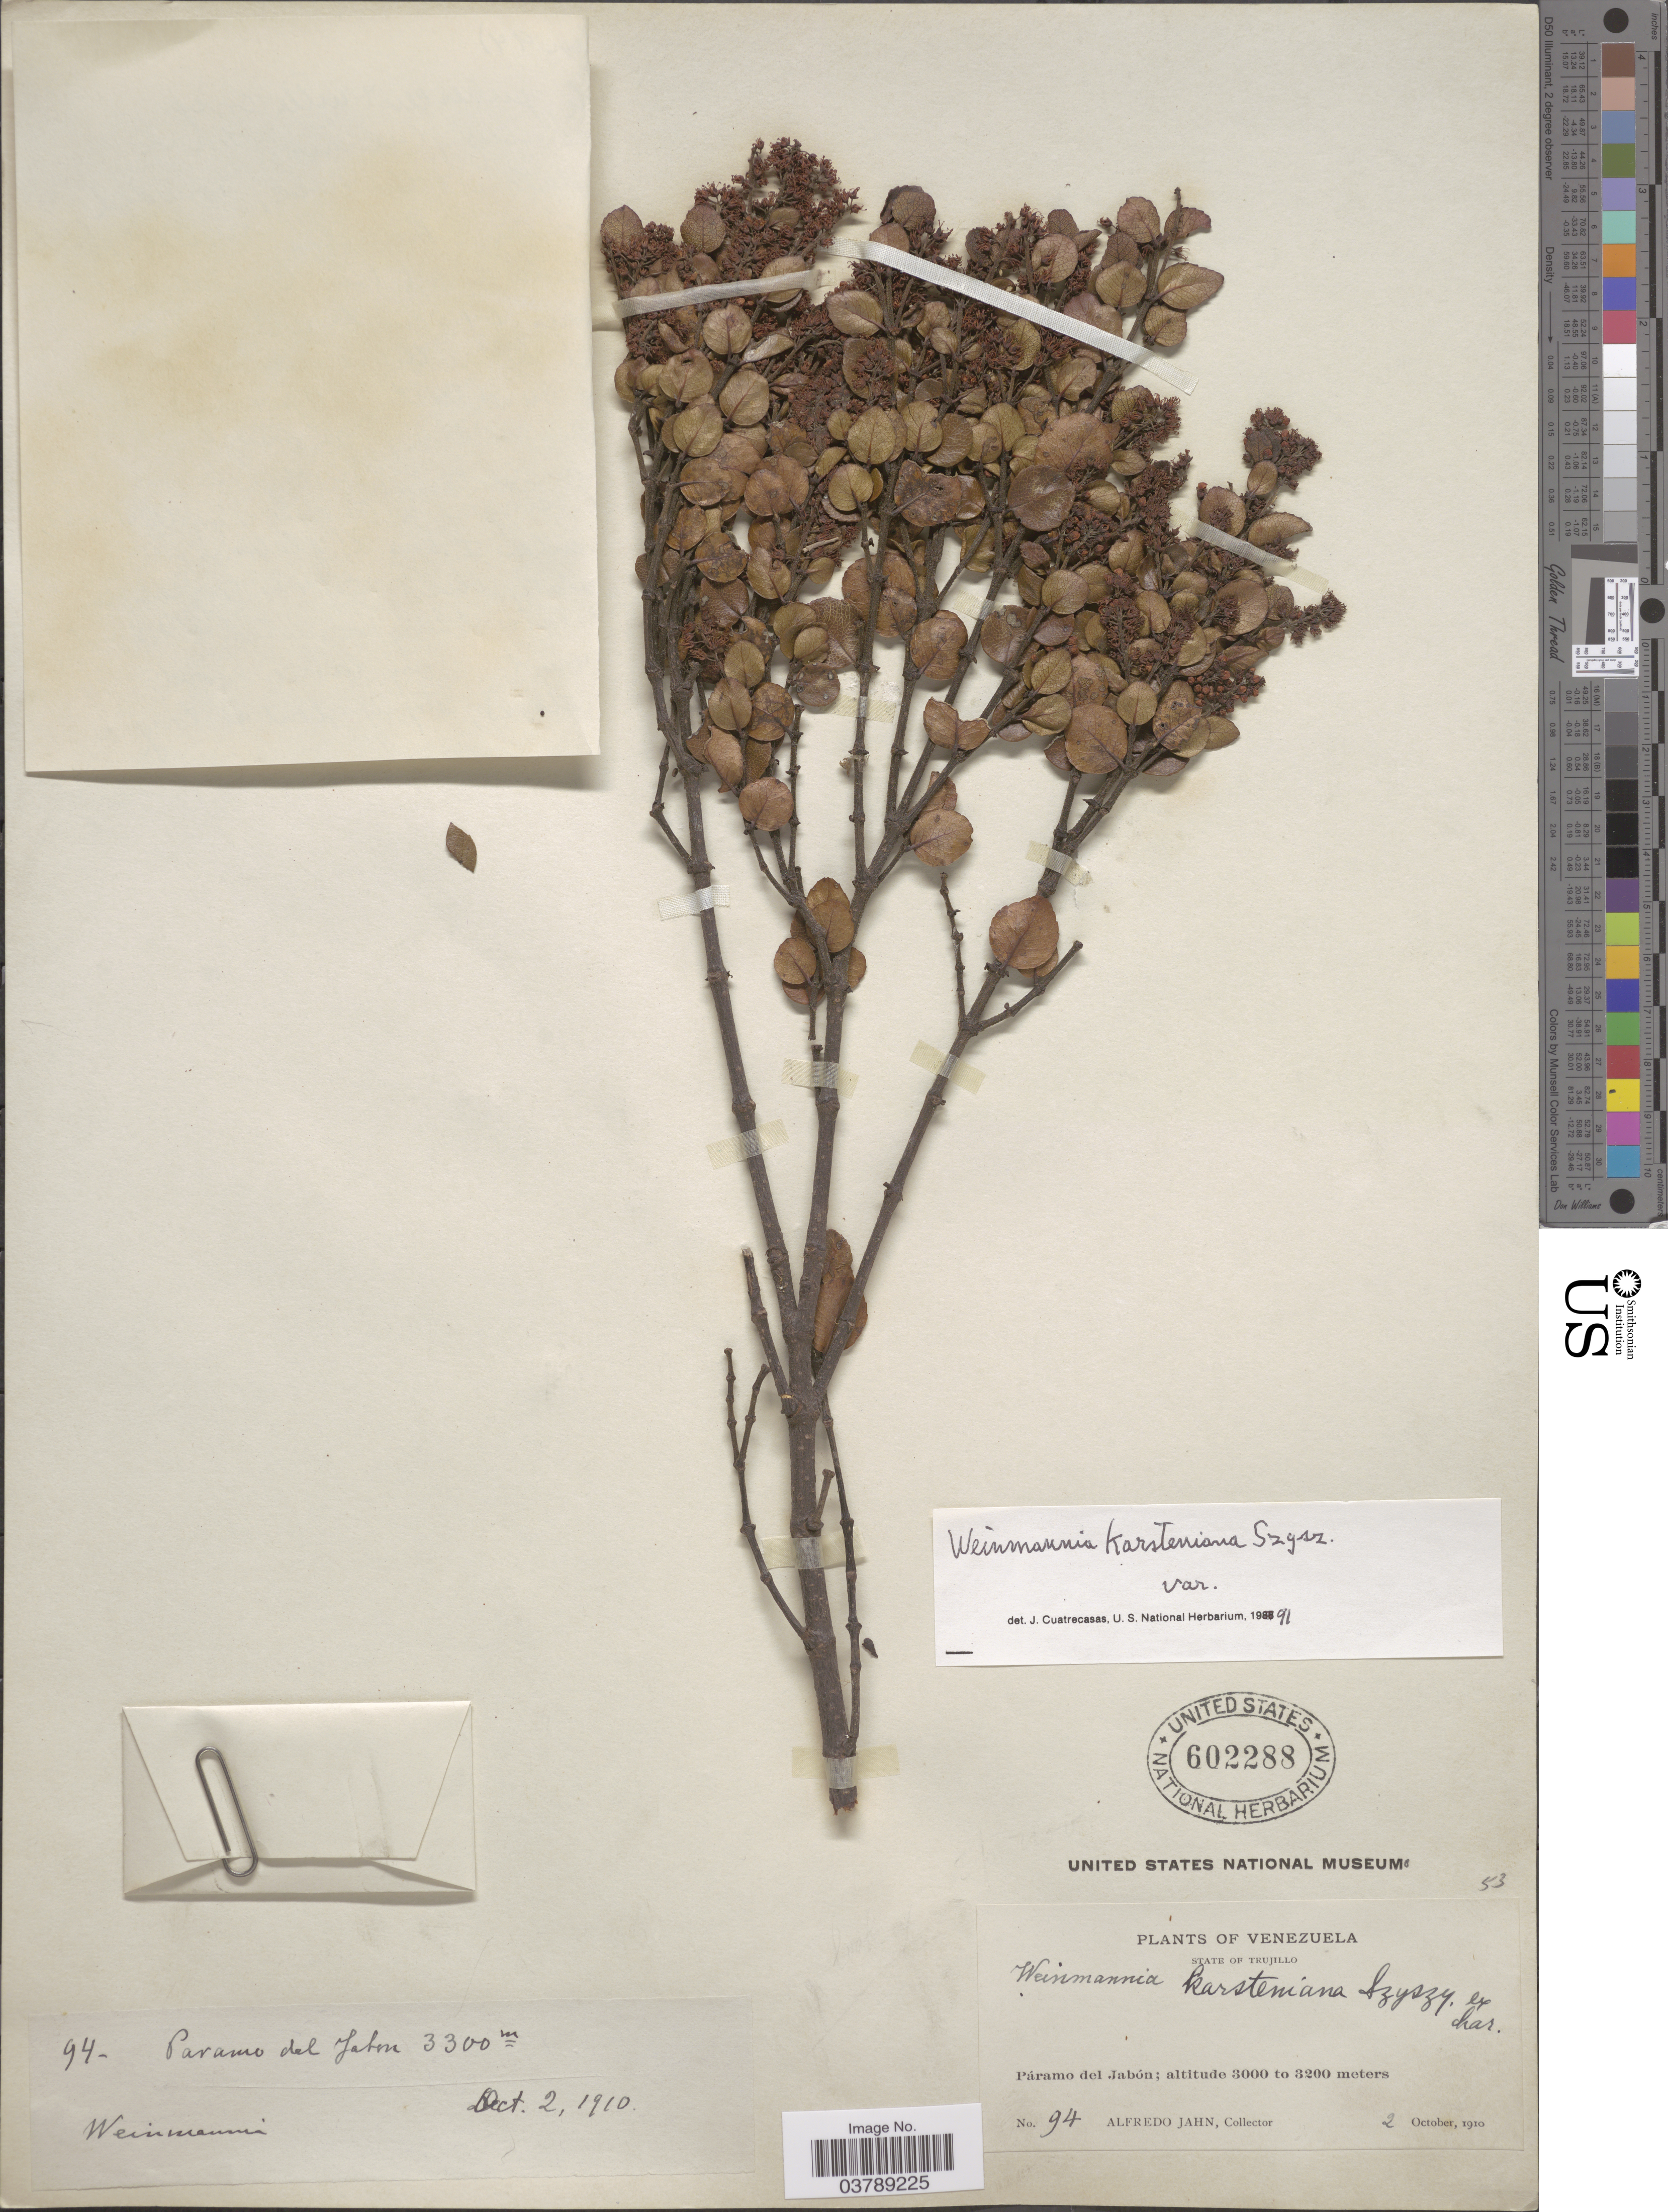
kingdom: Plantae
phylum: Tracheophyta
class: Magnoliopsida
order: Oxalidales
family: Cunoniaceae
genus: Weinmannia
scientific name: Weinmannia karsteniana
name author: Szyszyll.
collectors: A. Jahn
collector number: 94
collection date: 1910-10-02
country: Venezuela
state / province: Trujillo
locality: Páramo del Jabón.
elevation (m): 3000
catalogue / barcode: US 602288